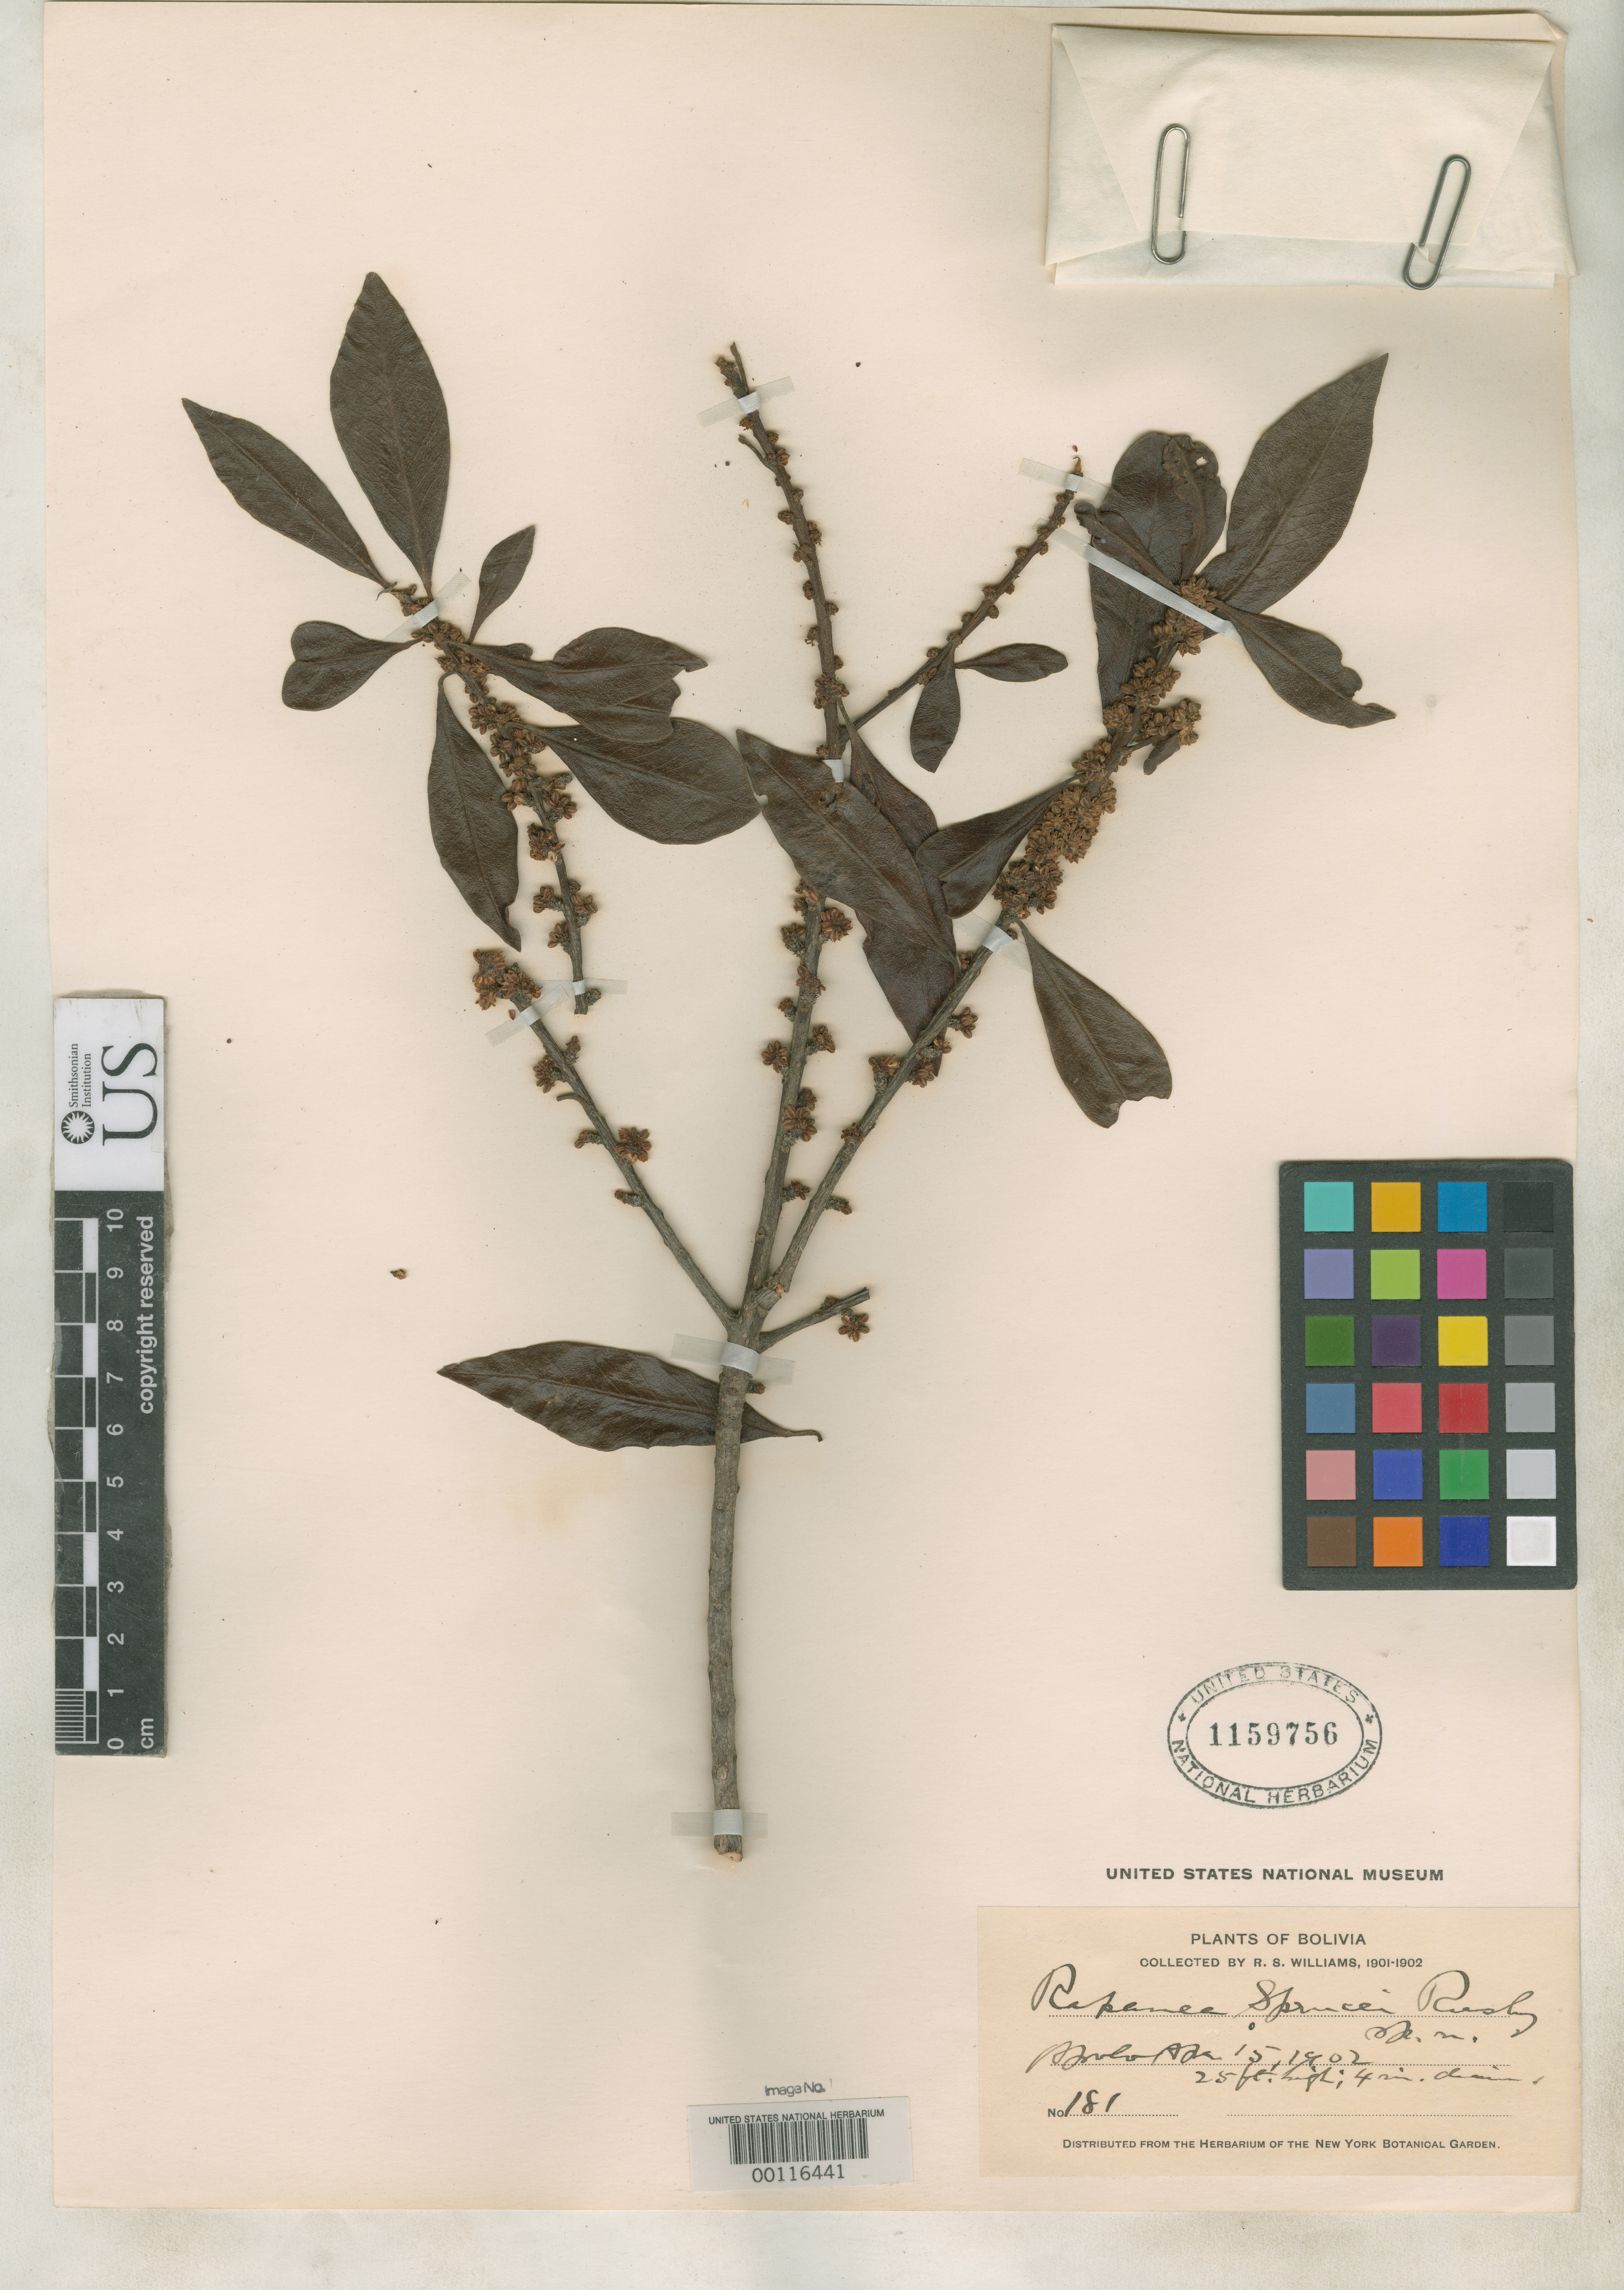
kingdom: Plantae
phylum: Tracheophyta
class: Magnoliopsida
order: Ericales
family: Primulaceae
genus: Rapanea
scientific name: Rapanea sprucei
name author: Rusby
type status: Isotype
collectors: R. S. Williams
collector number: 181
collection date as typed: Apr. 15, 1902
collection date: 1902-04-15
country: Bolivia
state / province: La Paz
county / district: Franz Tamayo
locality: Apolo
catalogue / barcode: US 1159756